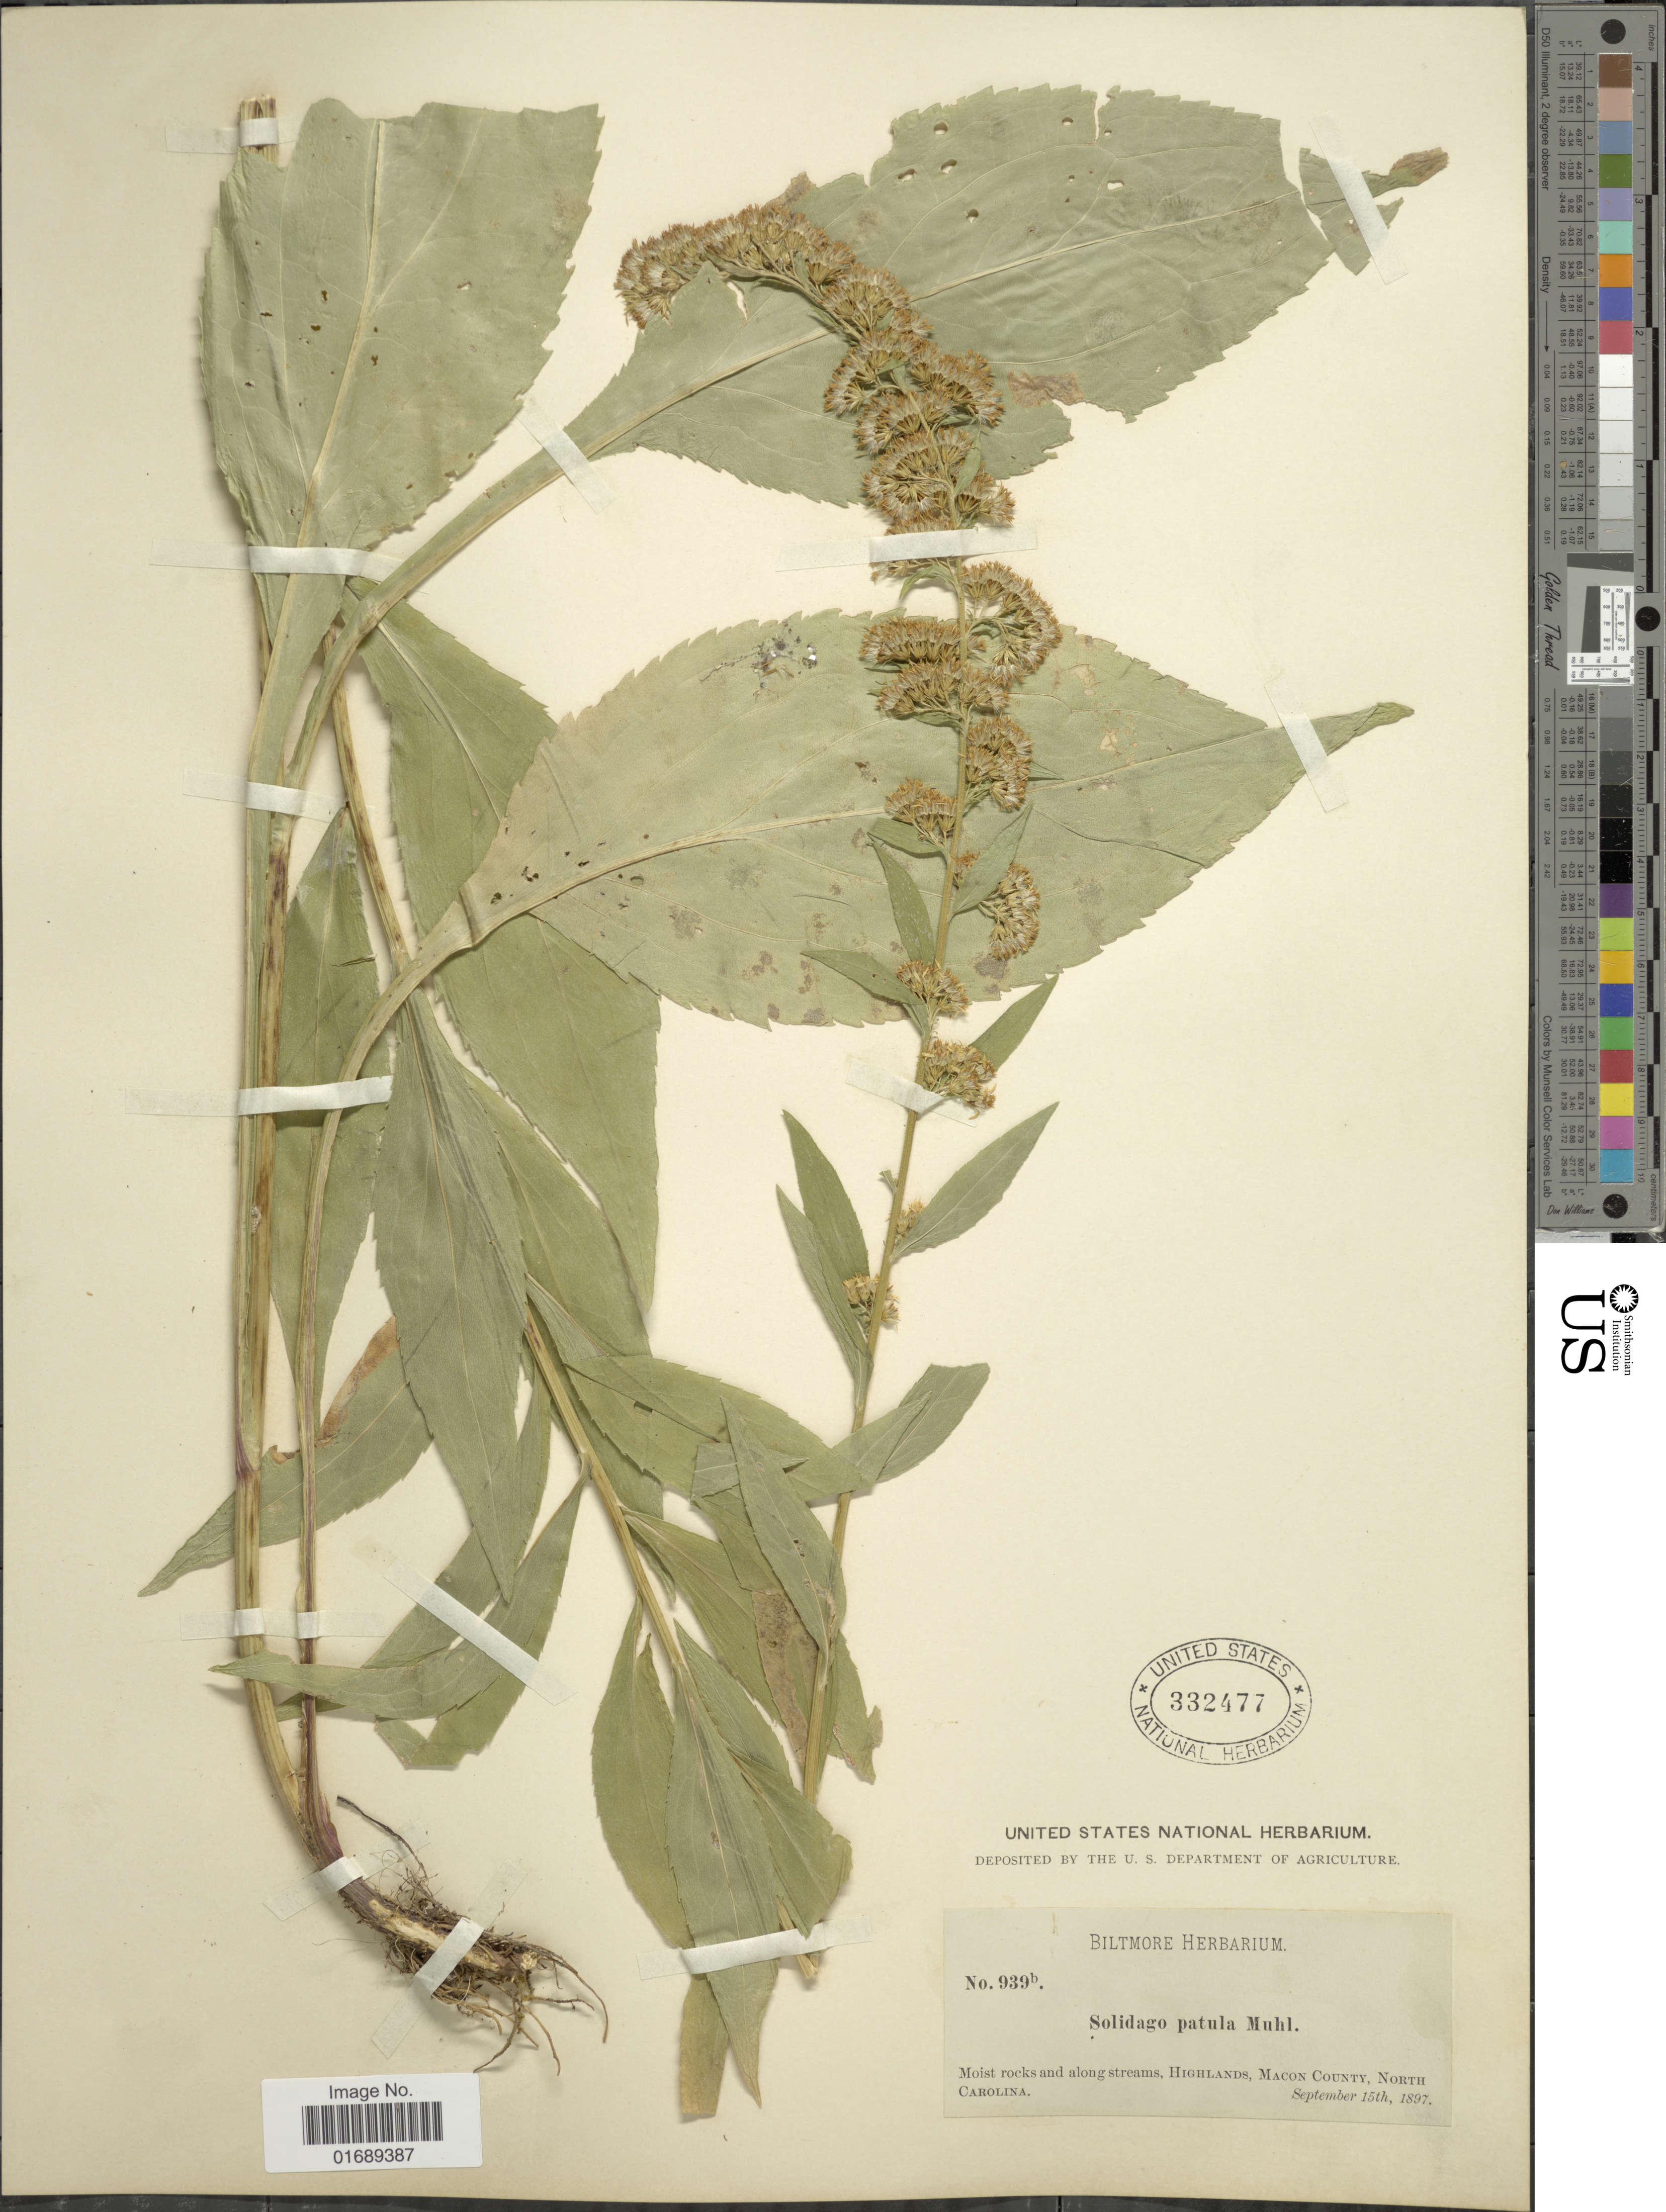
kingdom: Plantae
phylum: Tracheophyta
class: Magnoliopsida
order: Asterales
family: Asteraceae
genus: Solidago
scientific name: Solidago patula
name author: Muhl. ex Willd.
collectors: ex herb. Biltmore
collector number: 939b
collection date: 1897-09-15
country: United States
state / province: North Carolina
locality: Moist rocks and along streams, Highlands, Macon County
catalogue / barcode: US 332477